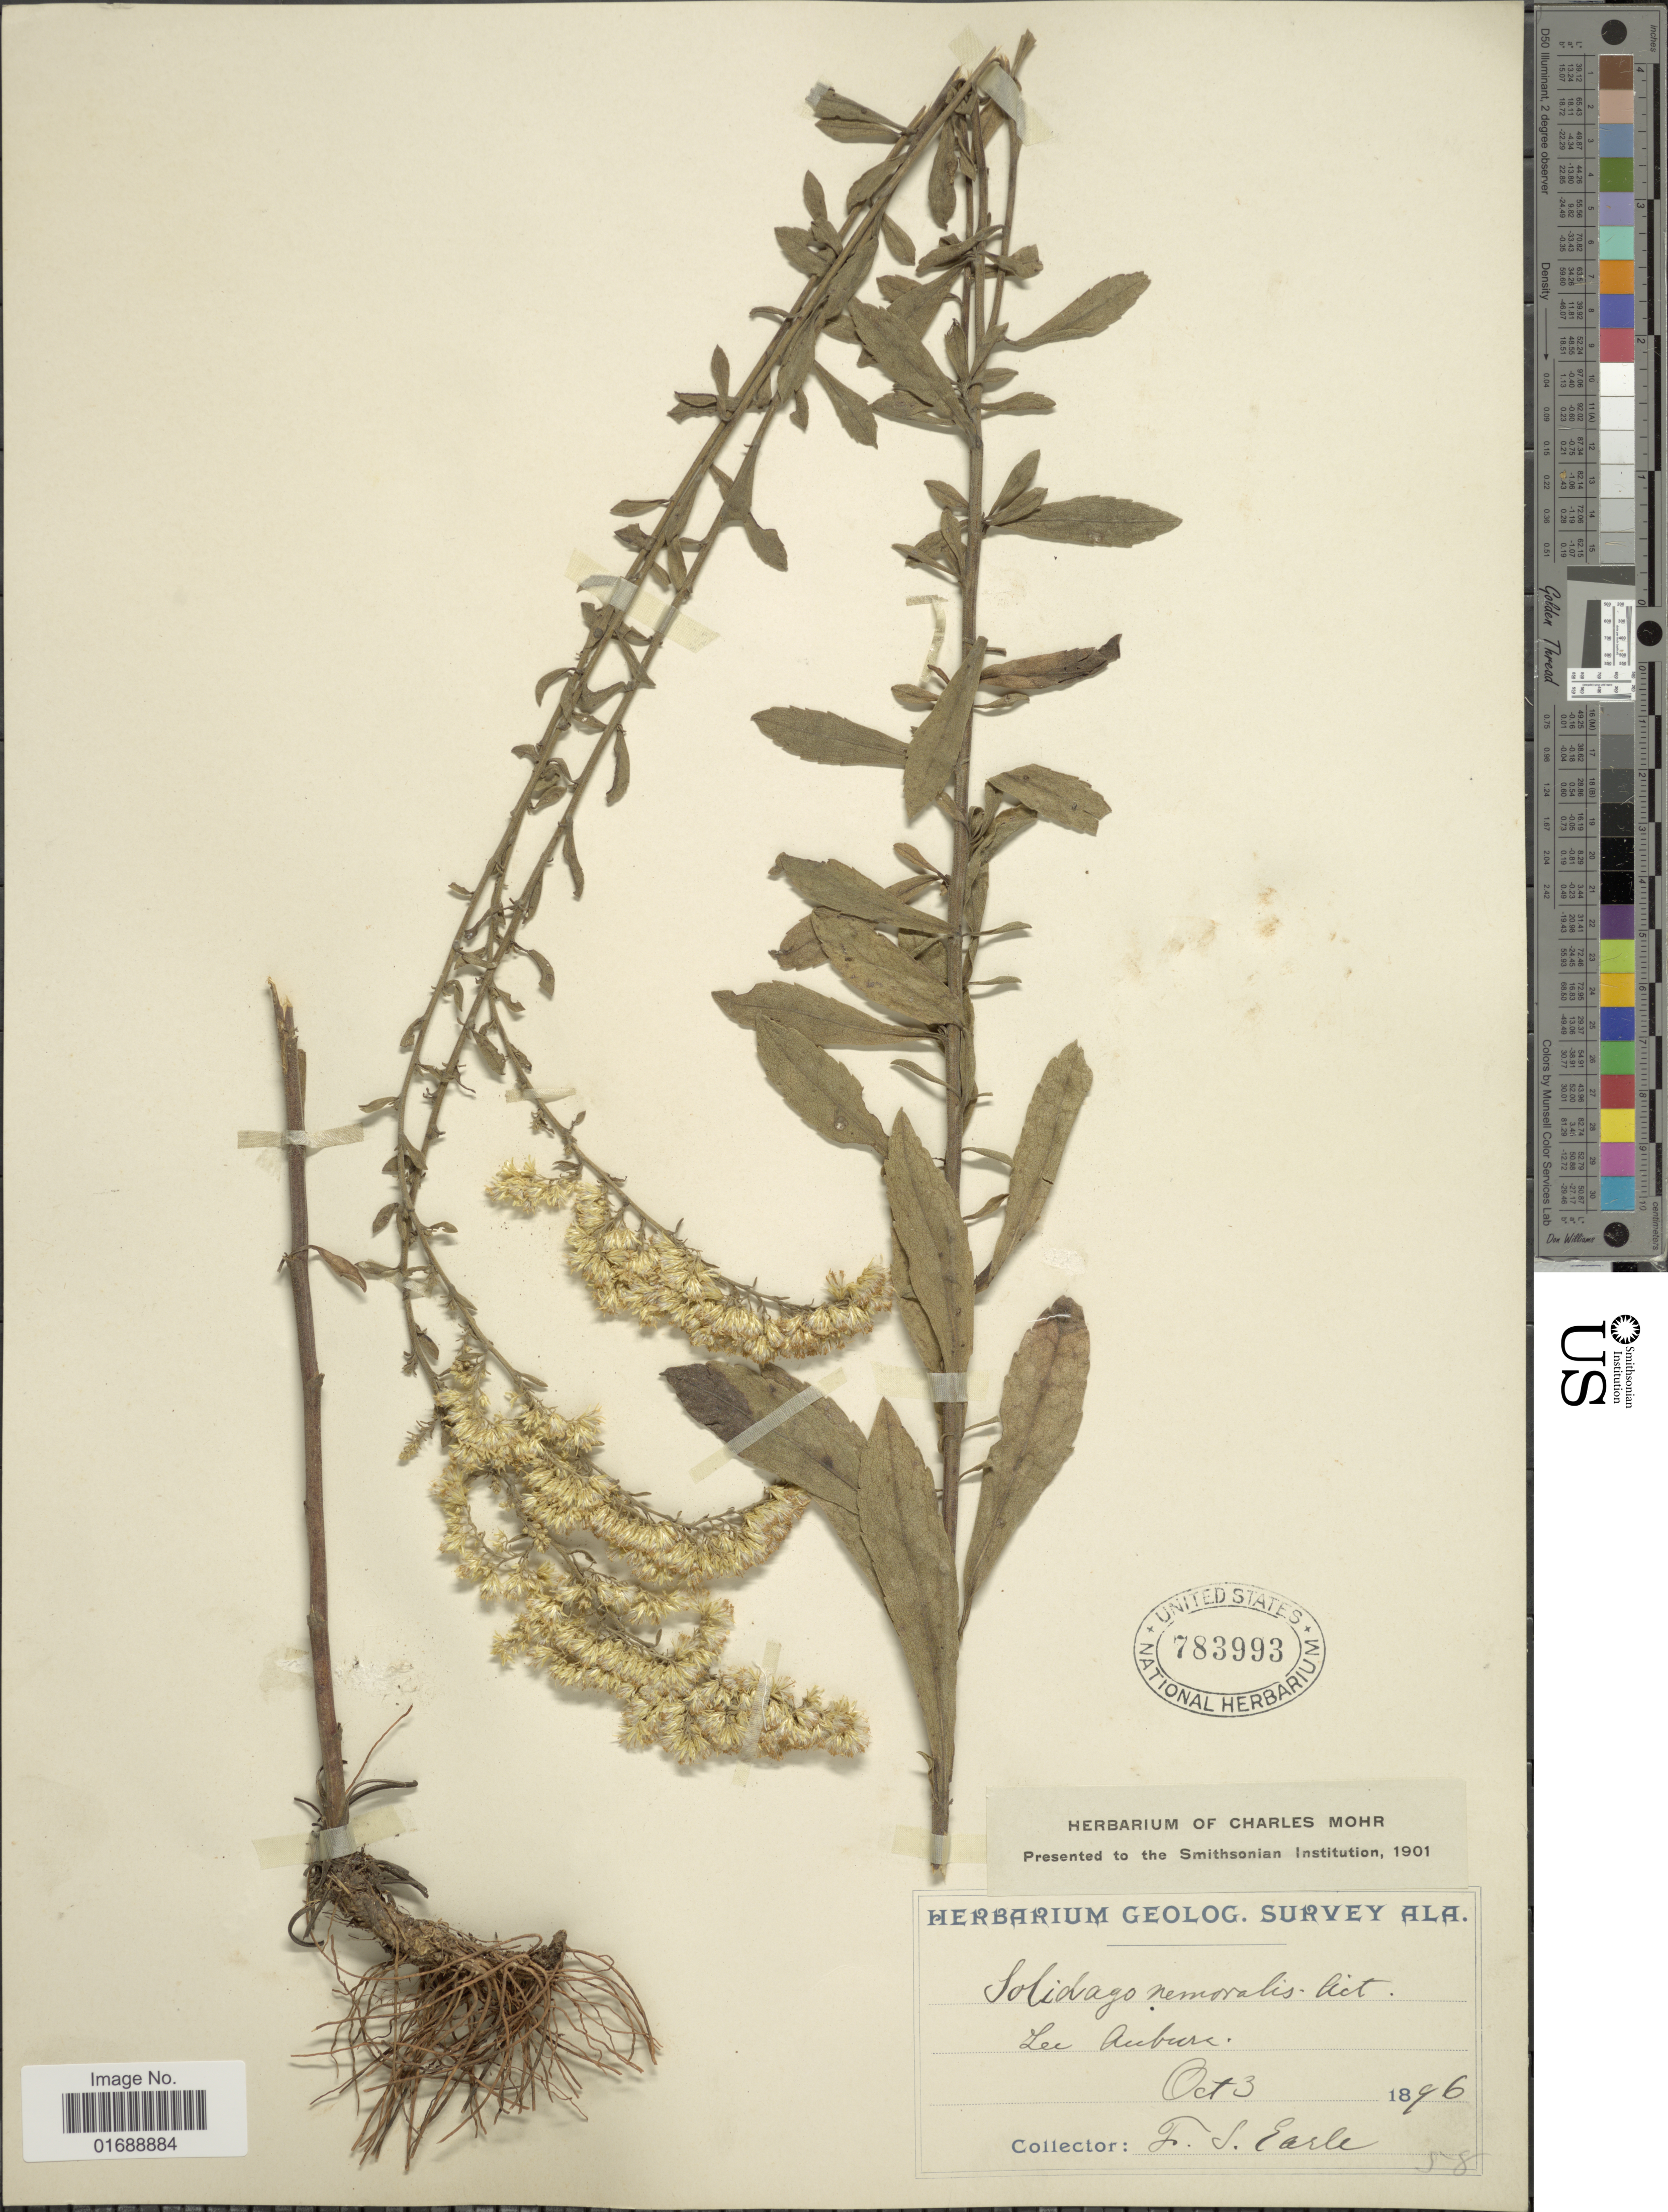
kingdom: Plantae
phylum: Tracheophyta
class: Magnoliopsida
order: Asterales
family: Asteraceae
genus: Solidago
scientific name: Solidago nemoralis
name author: Aiton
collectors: F. S. Earle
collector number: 58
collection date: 1896-10-03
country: United States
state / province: Alabama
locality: Lee, Auburn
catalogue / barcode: US 783993